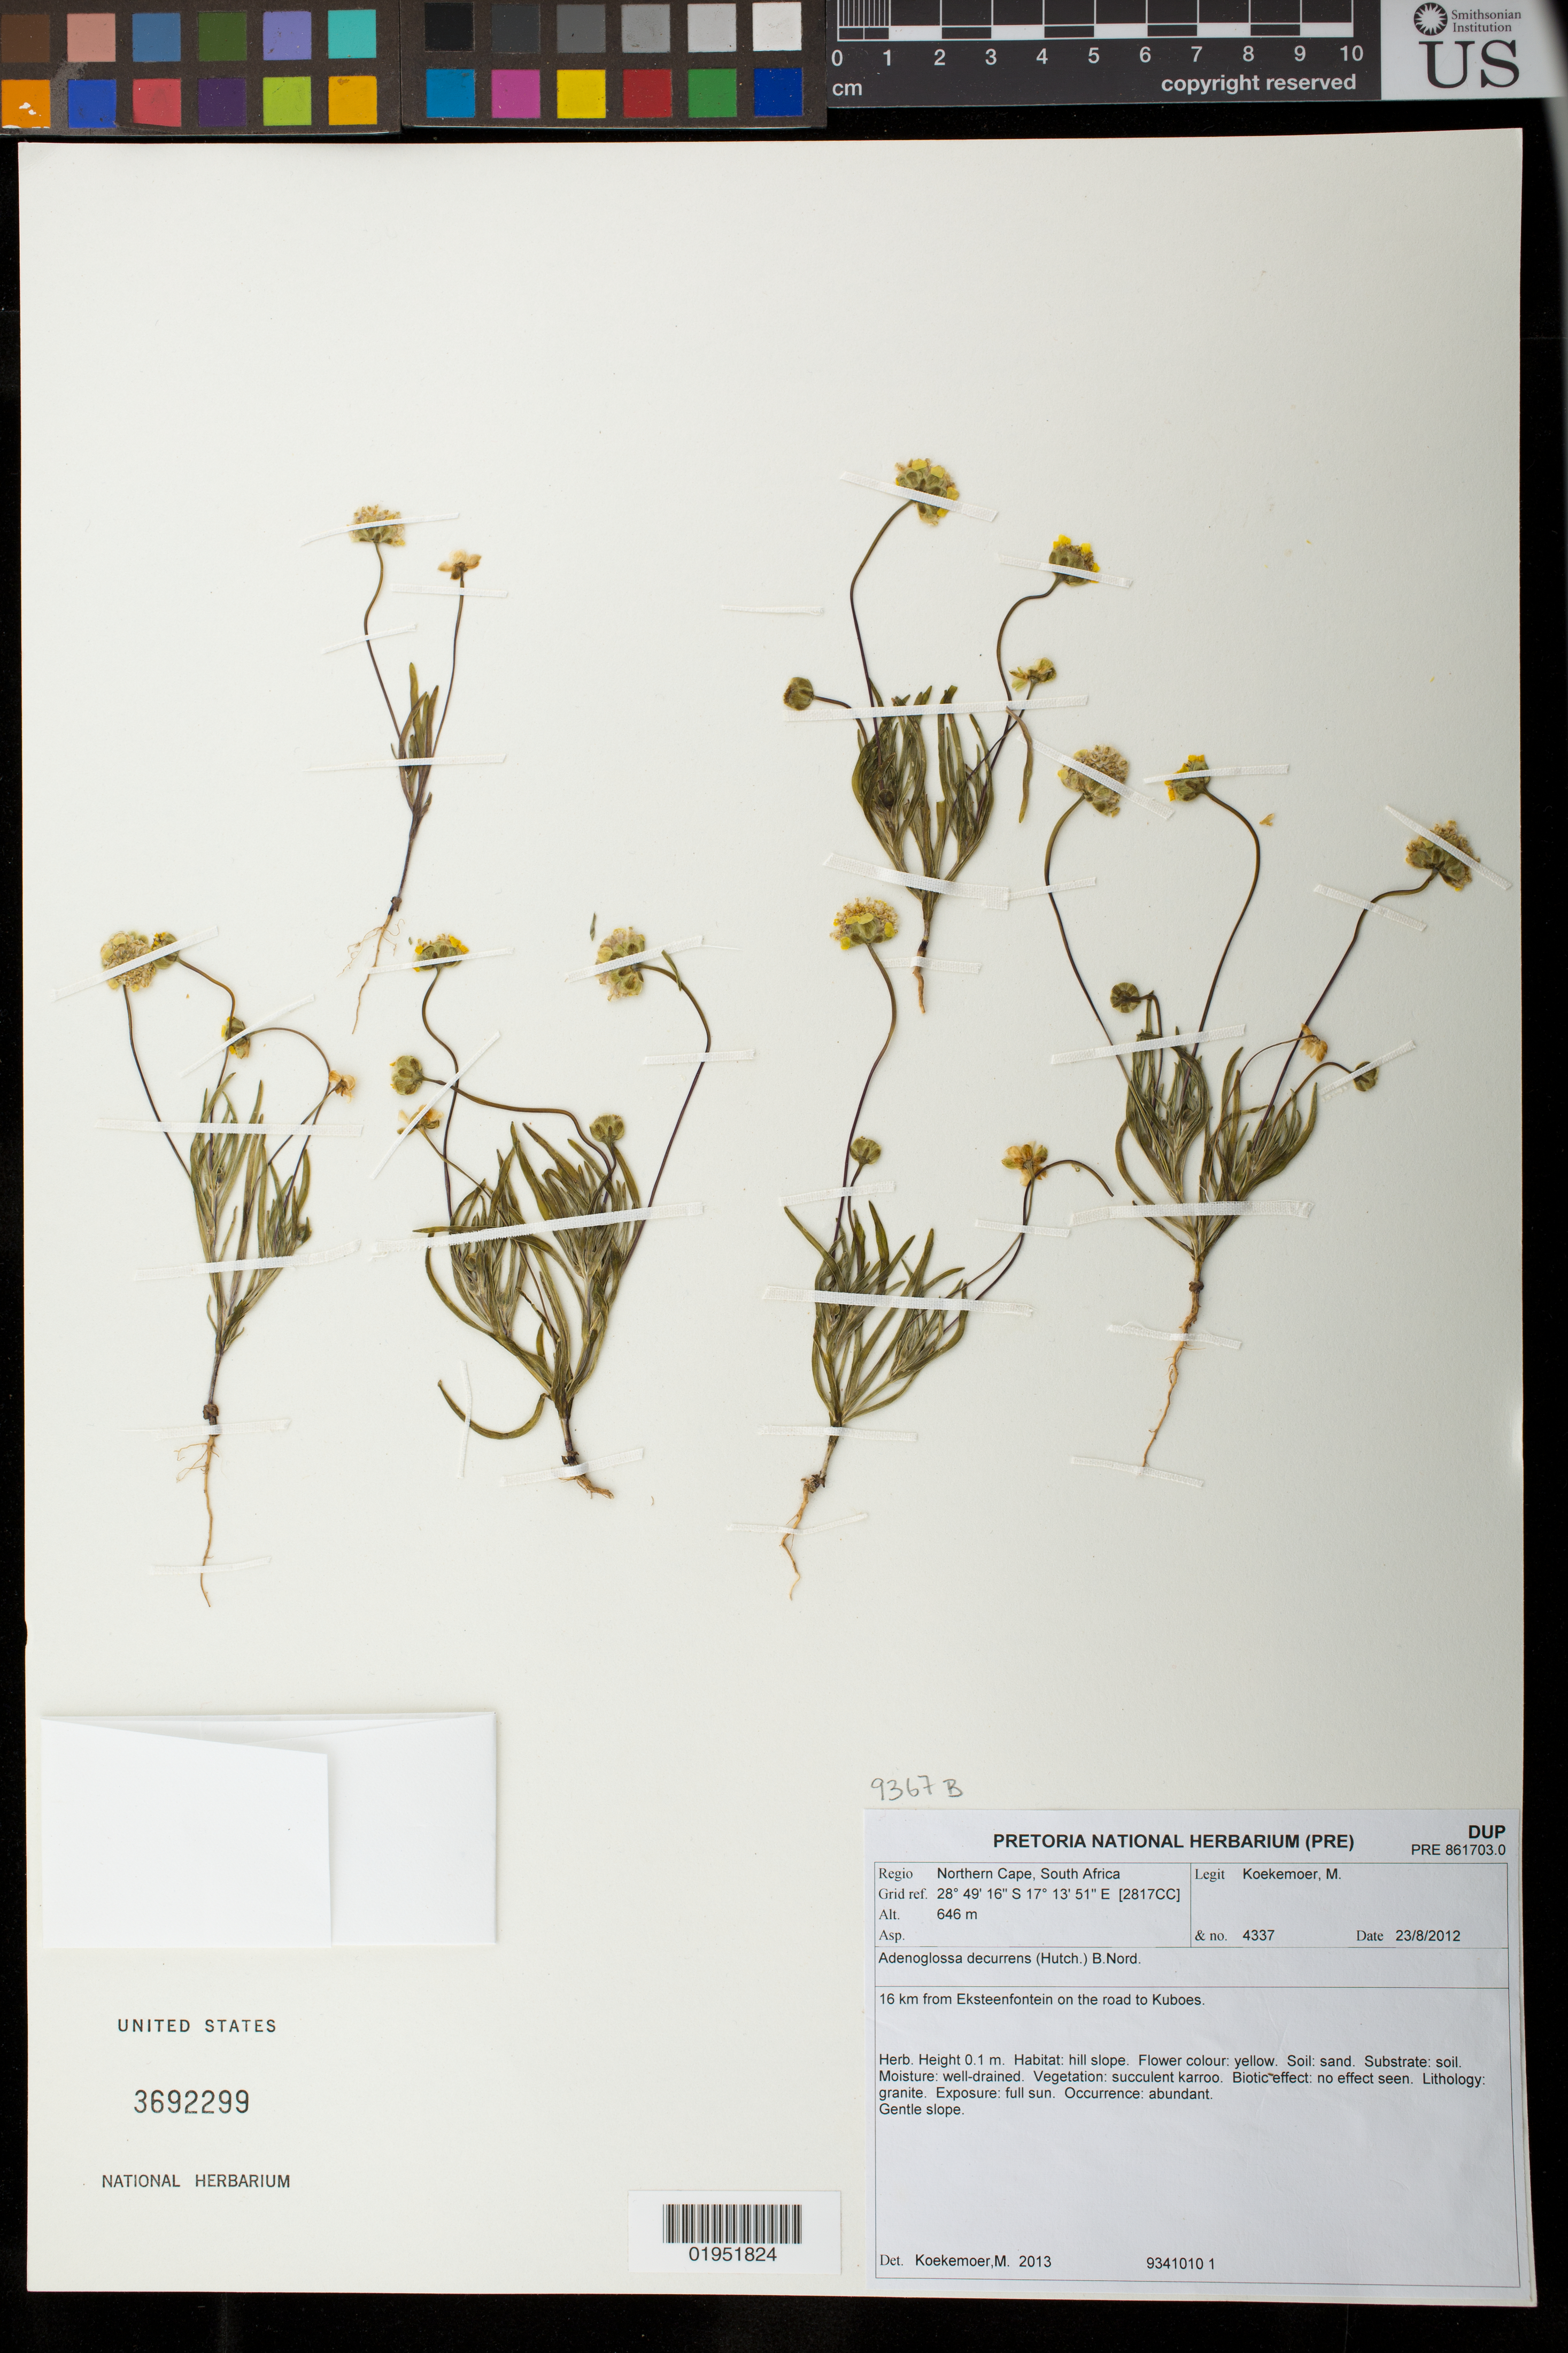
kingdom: Plantae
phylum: Tracheophyta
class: Magnoliopsida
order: Asterales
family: Asteraceae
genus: Adenoglossa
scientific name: Adenoglossa decurrens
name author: (Hutch.) B. Nord.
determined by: Koekemoer, M.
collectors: M. Koekemoer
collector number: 4337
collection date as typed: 23 Aug 2012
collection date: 2012-08-23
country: South Africa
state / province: Northern Cape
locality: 16 km from Eksteenfontein on the road to Kuboes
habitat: Sandy soil, well drained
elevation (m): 646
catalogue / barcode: US 3692299